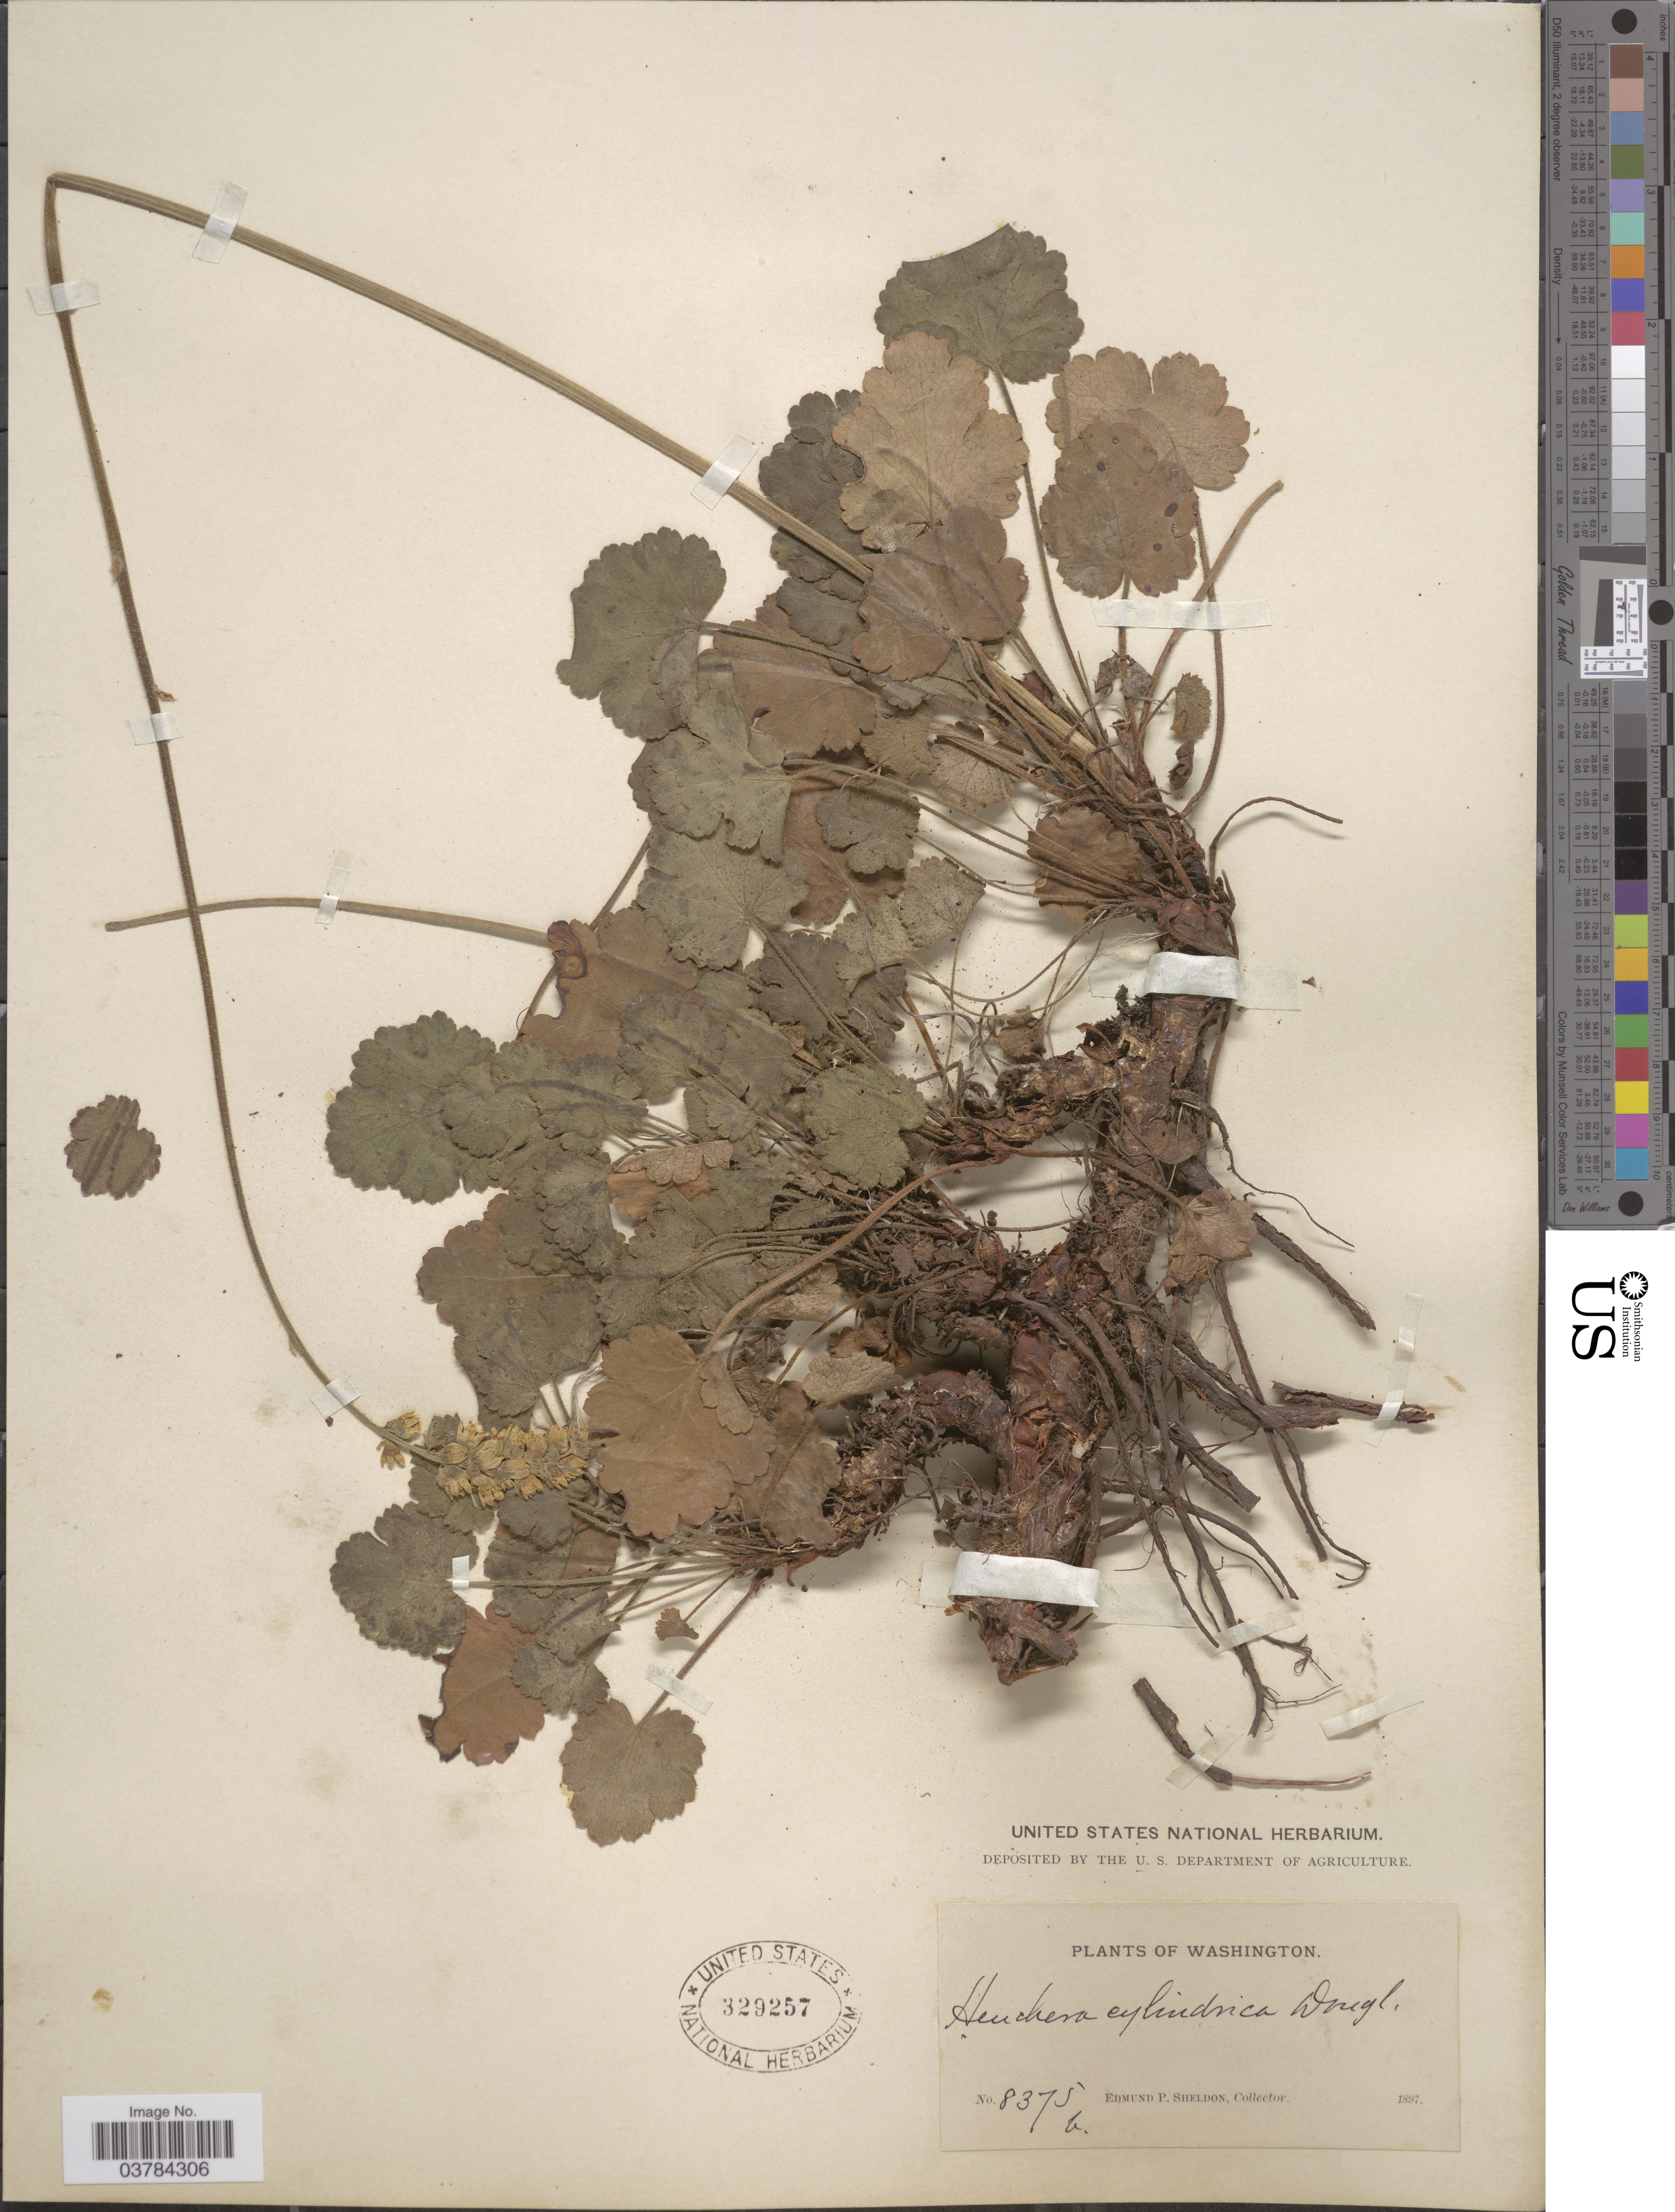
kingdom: Plantae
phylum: Tracheophyta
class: Magnoliopsida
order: Saxifragales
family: Saxifragaceae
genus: Heuchera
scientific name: Heuchera columbiana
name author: Rydb.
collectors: E. P. Sheldon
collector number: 8375b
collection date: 1897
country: United States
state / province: Washington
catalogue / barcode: US 329257